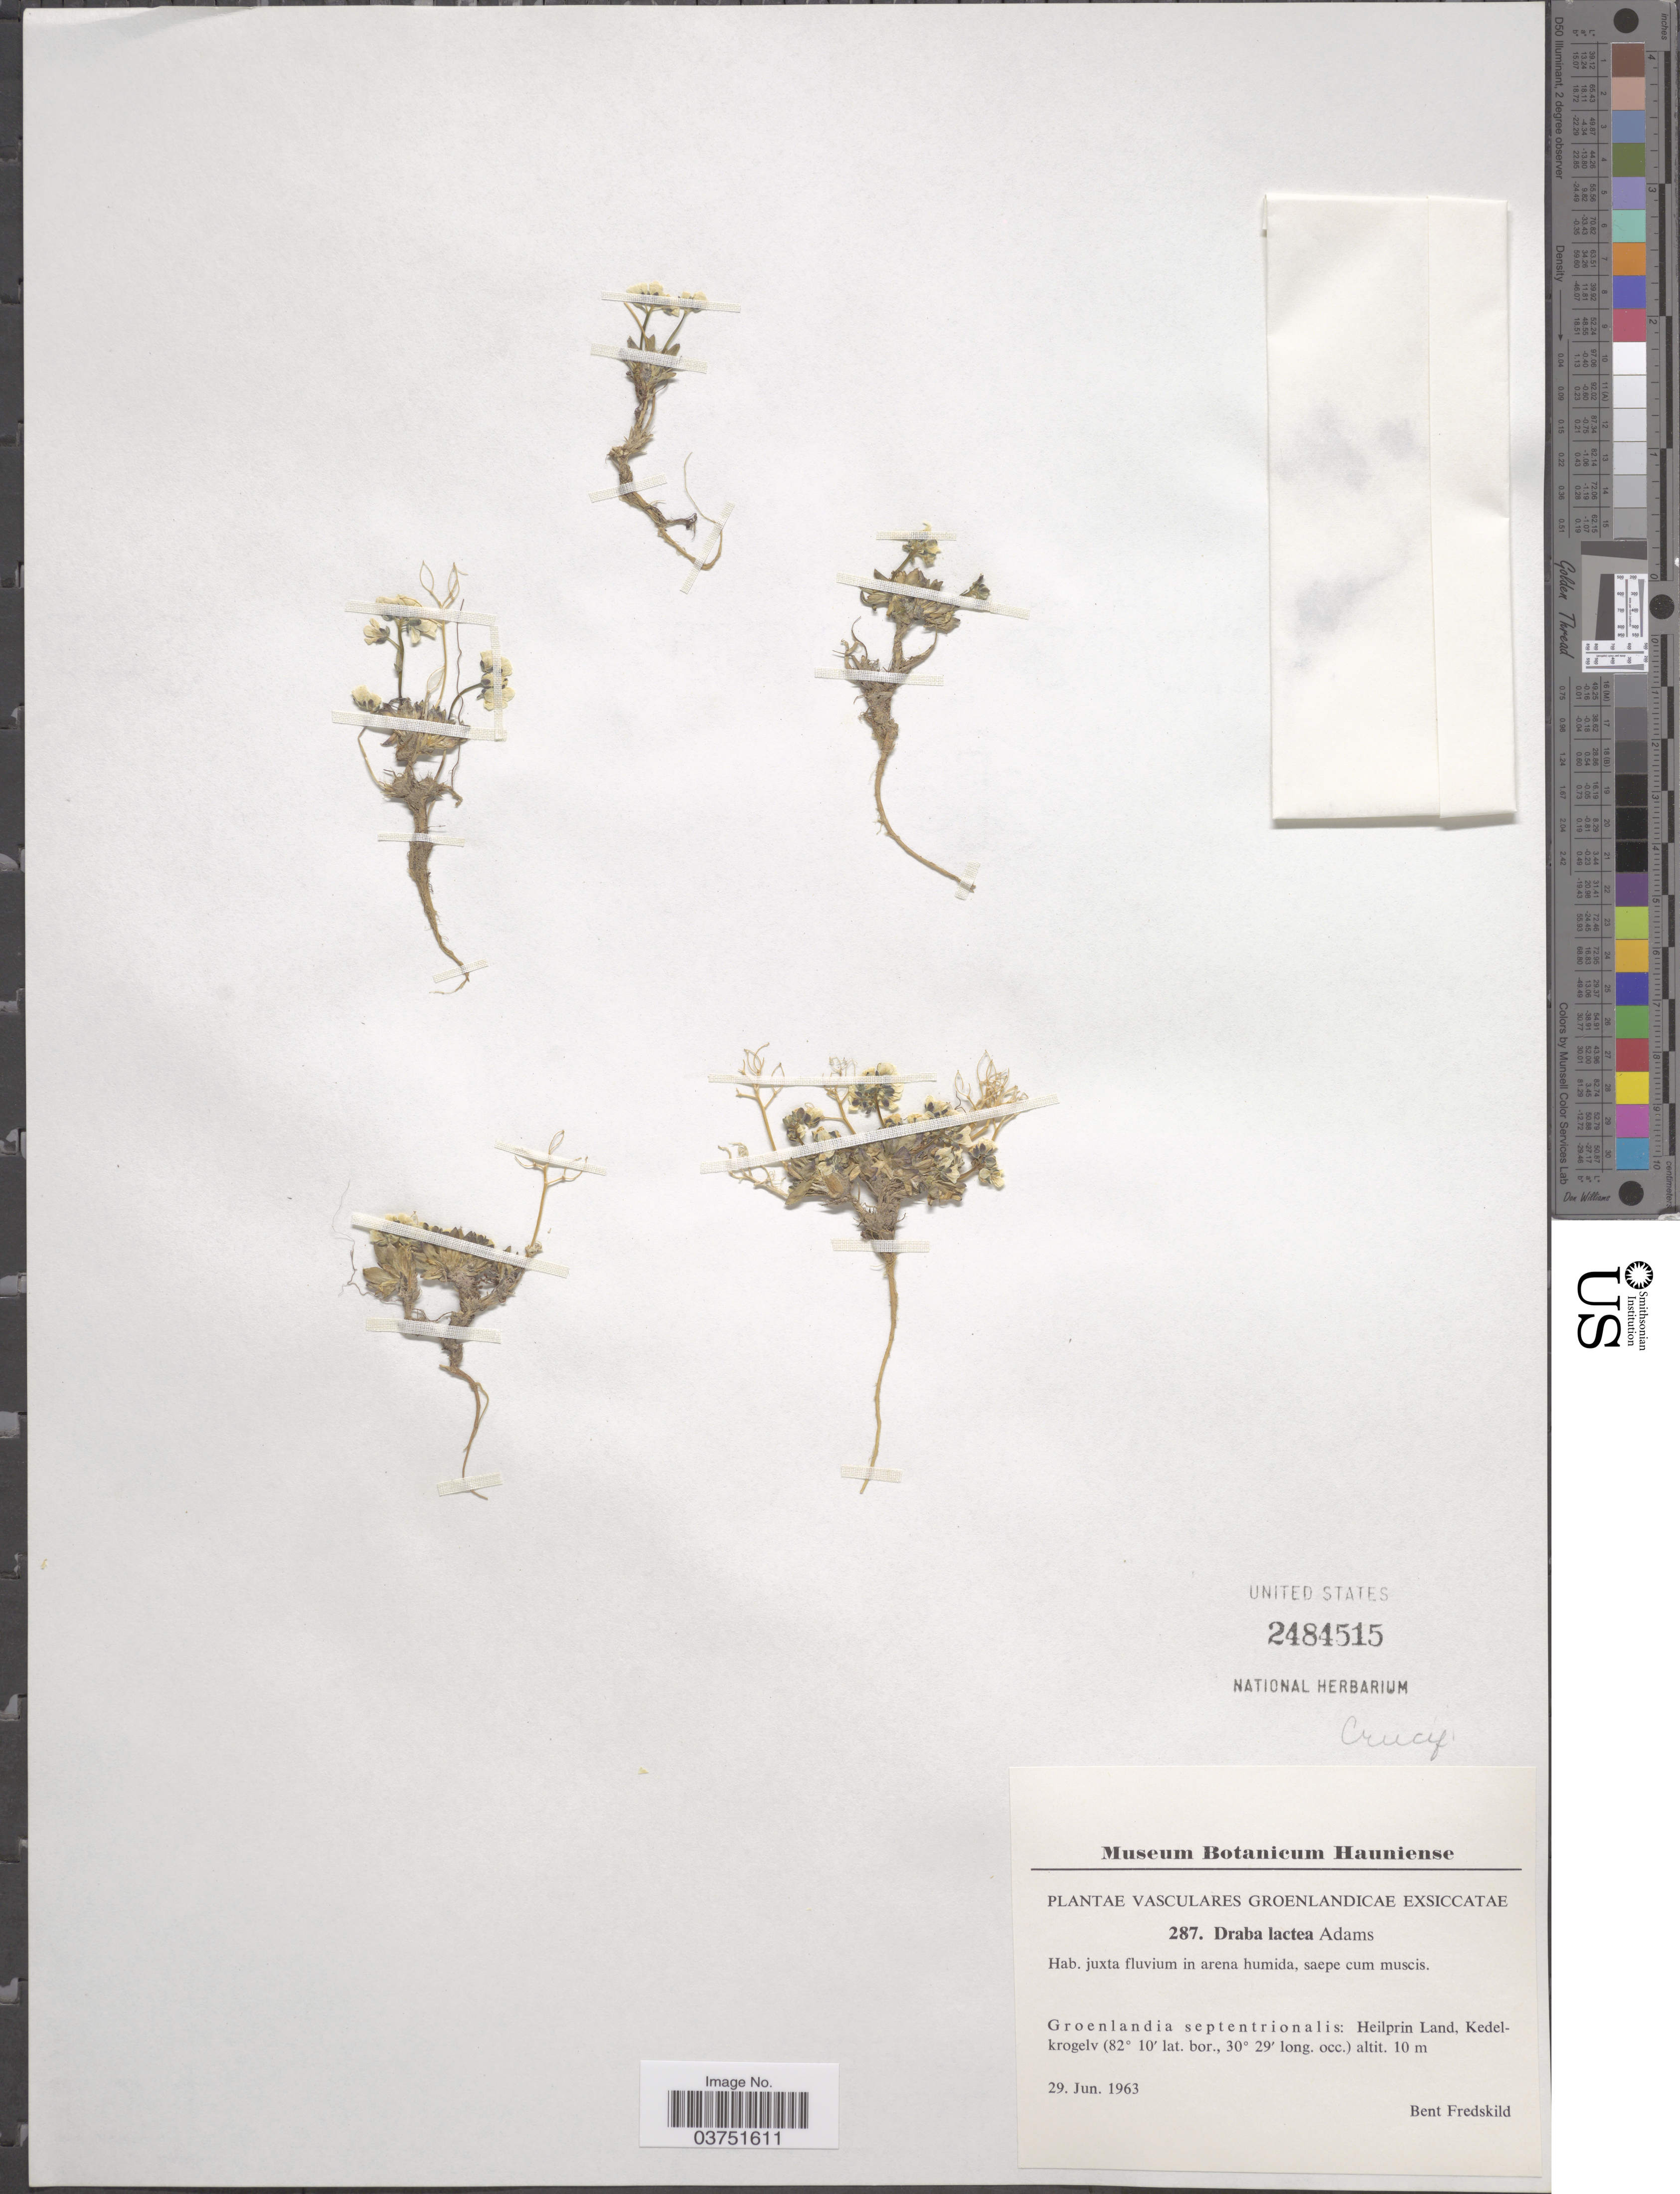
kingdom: Plantae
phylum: Tracheophyta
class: Magnoliopsida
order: Brassicales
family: Brassicaceae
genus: Draba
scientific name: Draba lactea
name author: Adams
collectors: B. Fredskild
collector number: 287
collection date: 1963-06-29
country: Greenland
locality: Groenlandia septentrionalis: Heilprin Land, Kedelkrogelv.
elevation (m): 10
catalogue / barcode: US 2484515